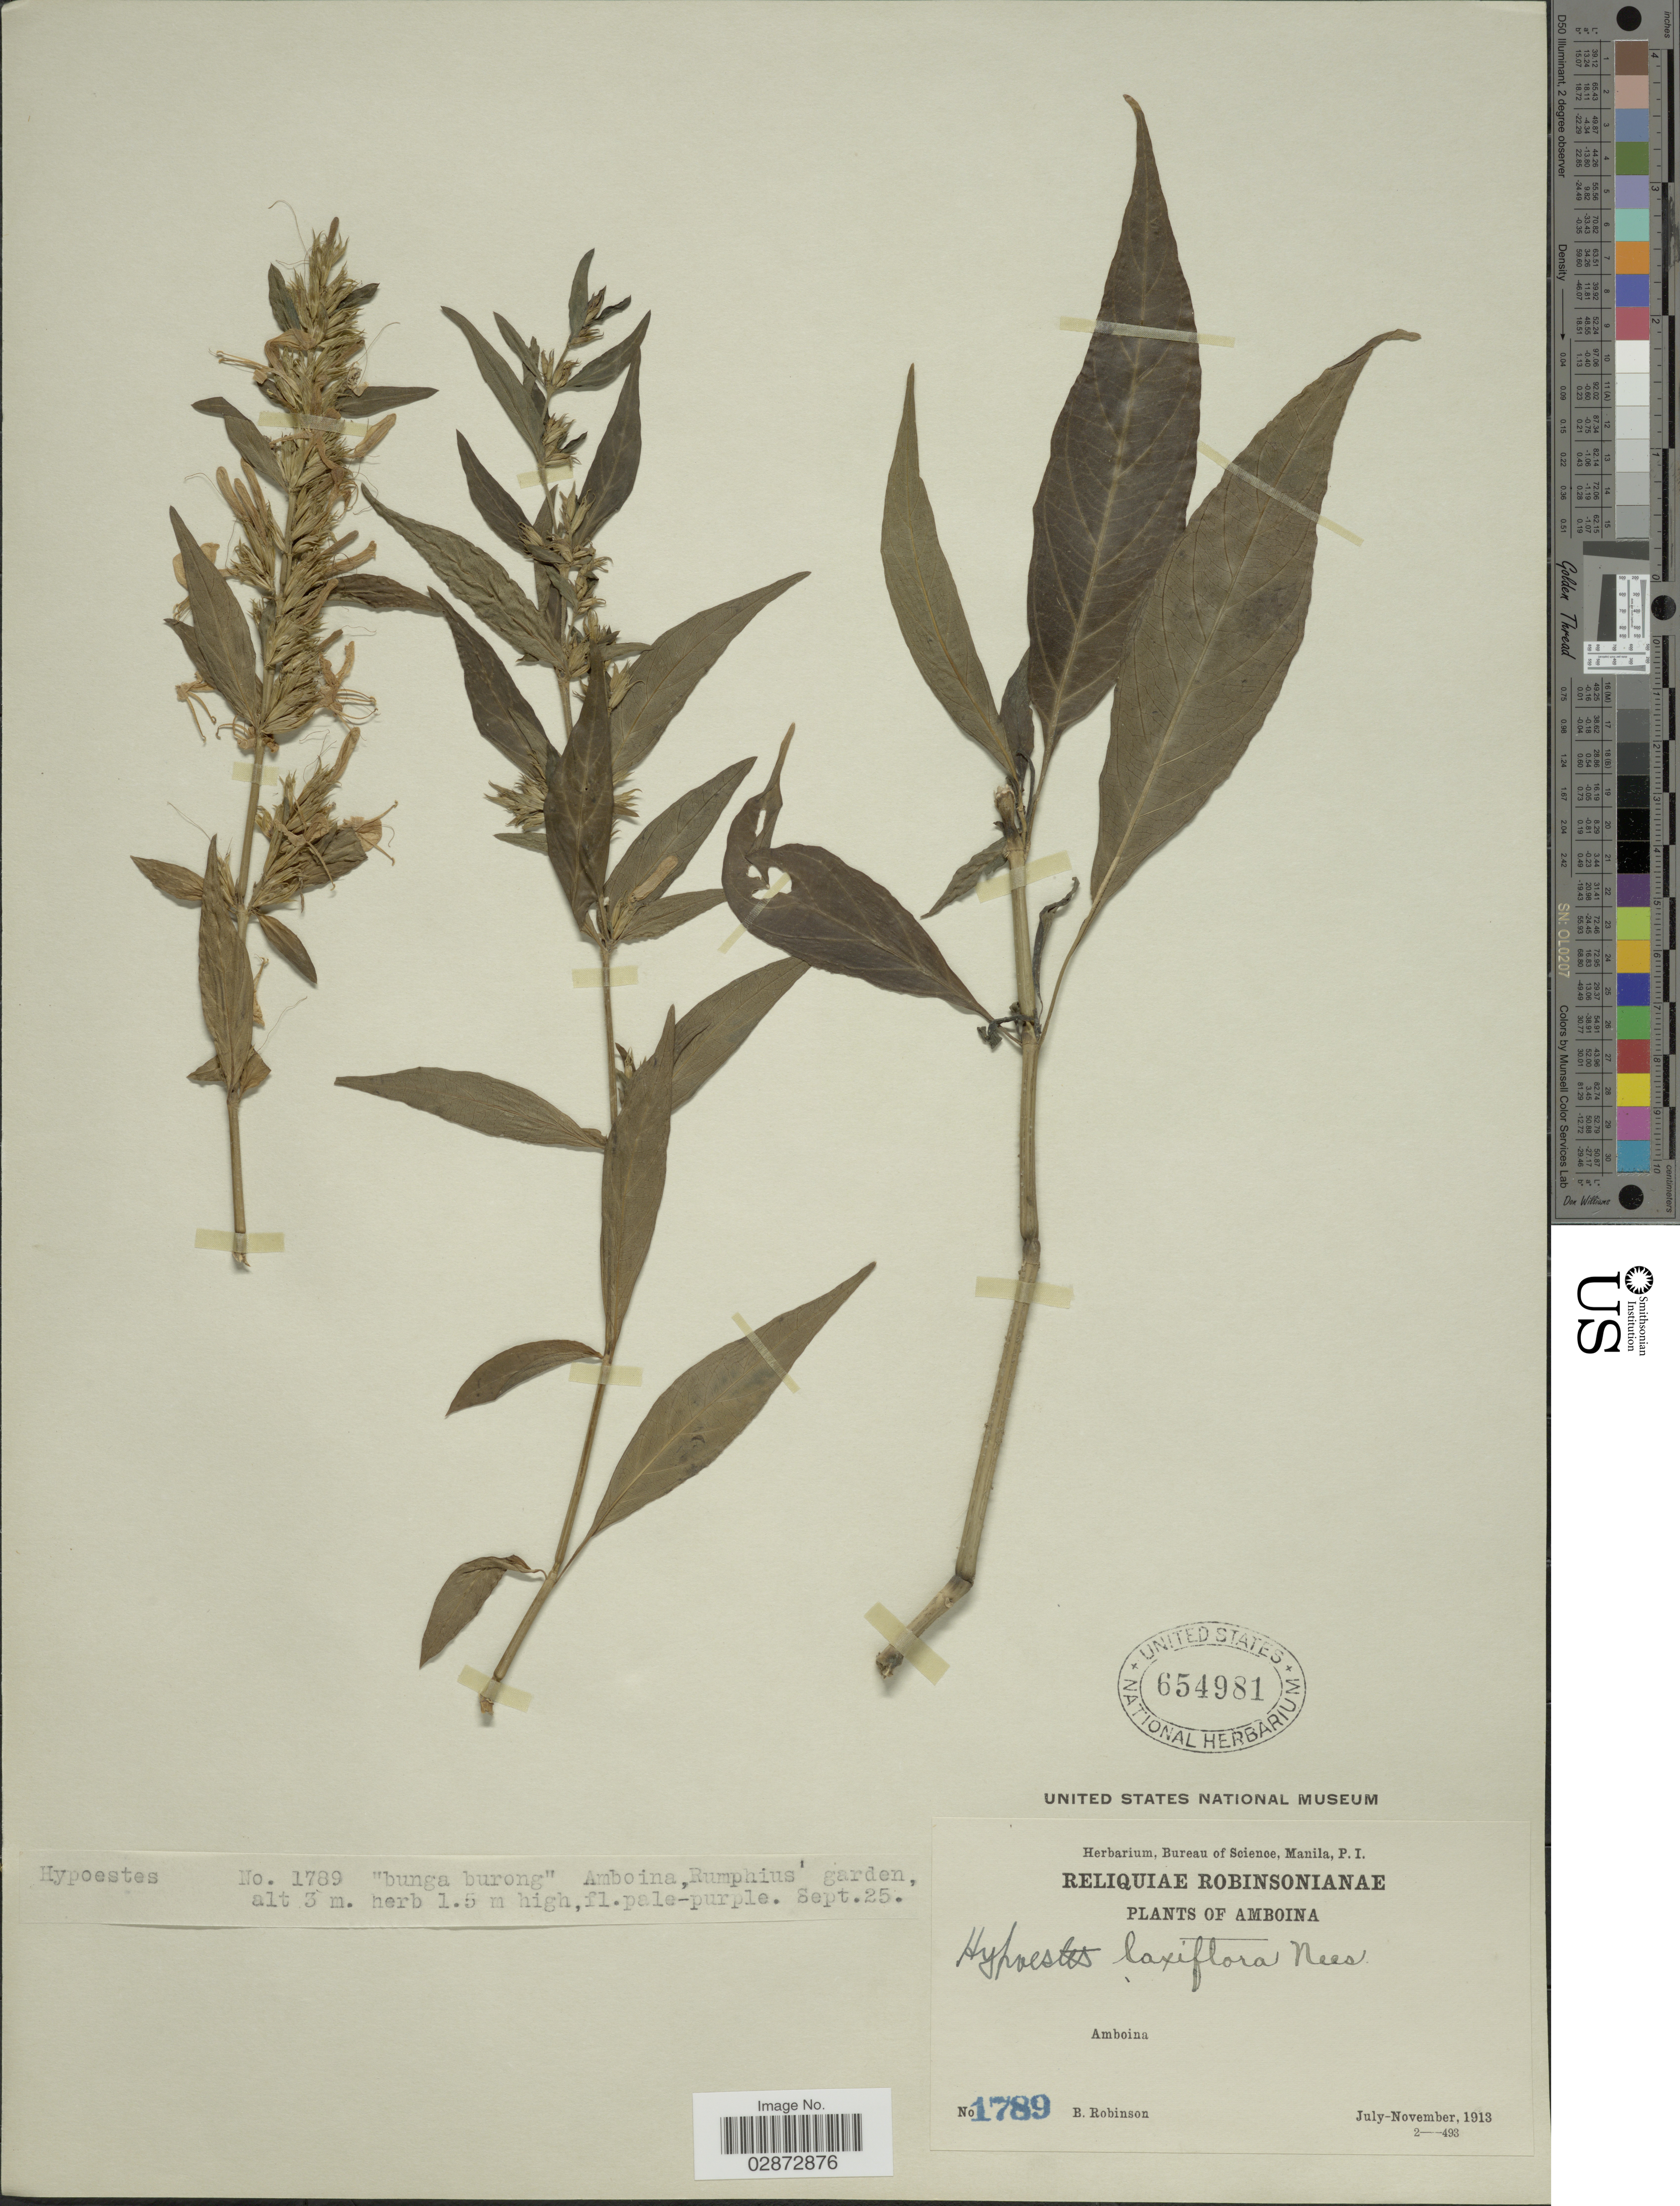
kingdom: Plantae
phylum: Tracheophyta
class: Magnoliopsida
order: Lamiales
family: Acanthaceae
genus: Hypoestes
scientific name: Hypoestes laxiflora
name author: Nees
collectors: B. Robinson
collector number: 1789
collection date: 1913-09-25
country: Indonesia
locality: Amboina.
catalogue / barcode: US 654981